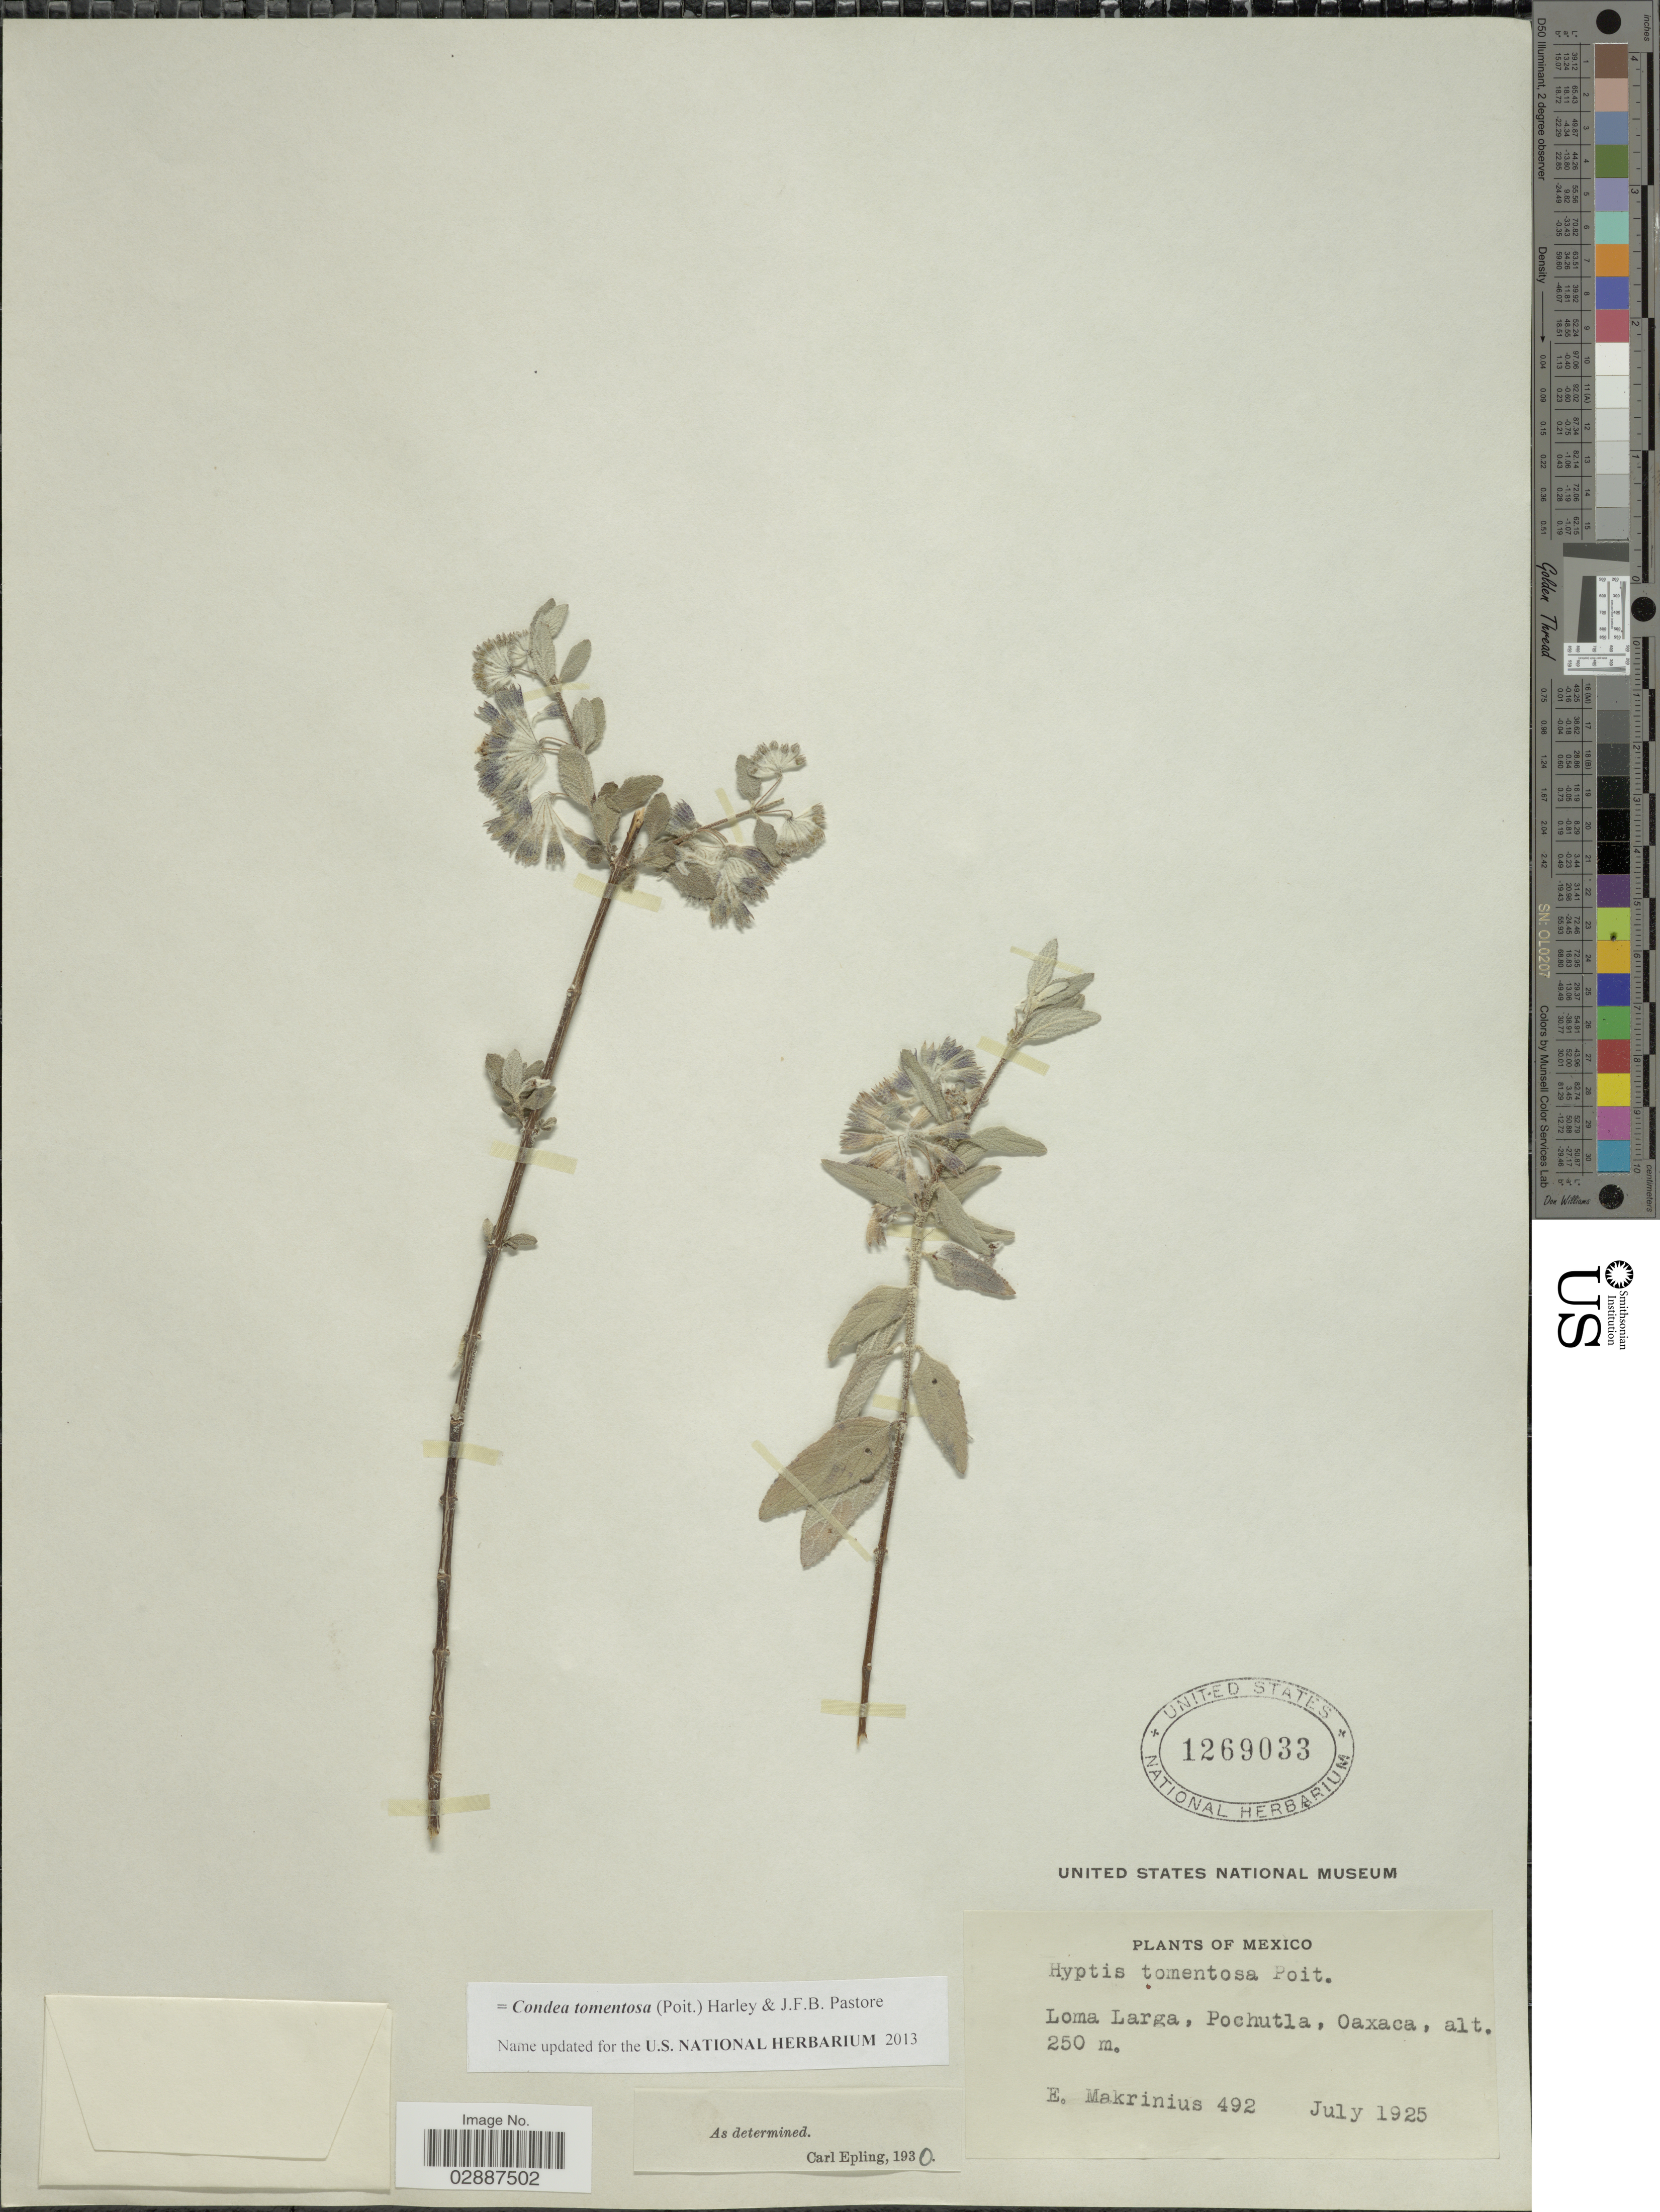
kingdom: Plantae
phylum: Tracheophyta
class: Magnoliopsida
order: Lamiales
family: Lamiaceae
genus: Condea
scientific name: Condea tomentosa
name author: (Poit.) Harley & J.F.B. Pastore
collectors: E. Makrinius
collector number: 492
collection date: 1925-07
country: Mexico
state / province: Oaxaca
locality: Loma Larga, Pochutla, Oaxaca.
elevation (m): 250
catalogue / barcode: US 1269033